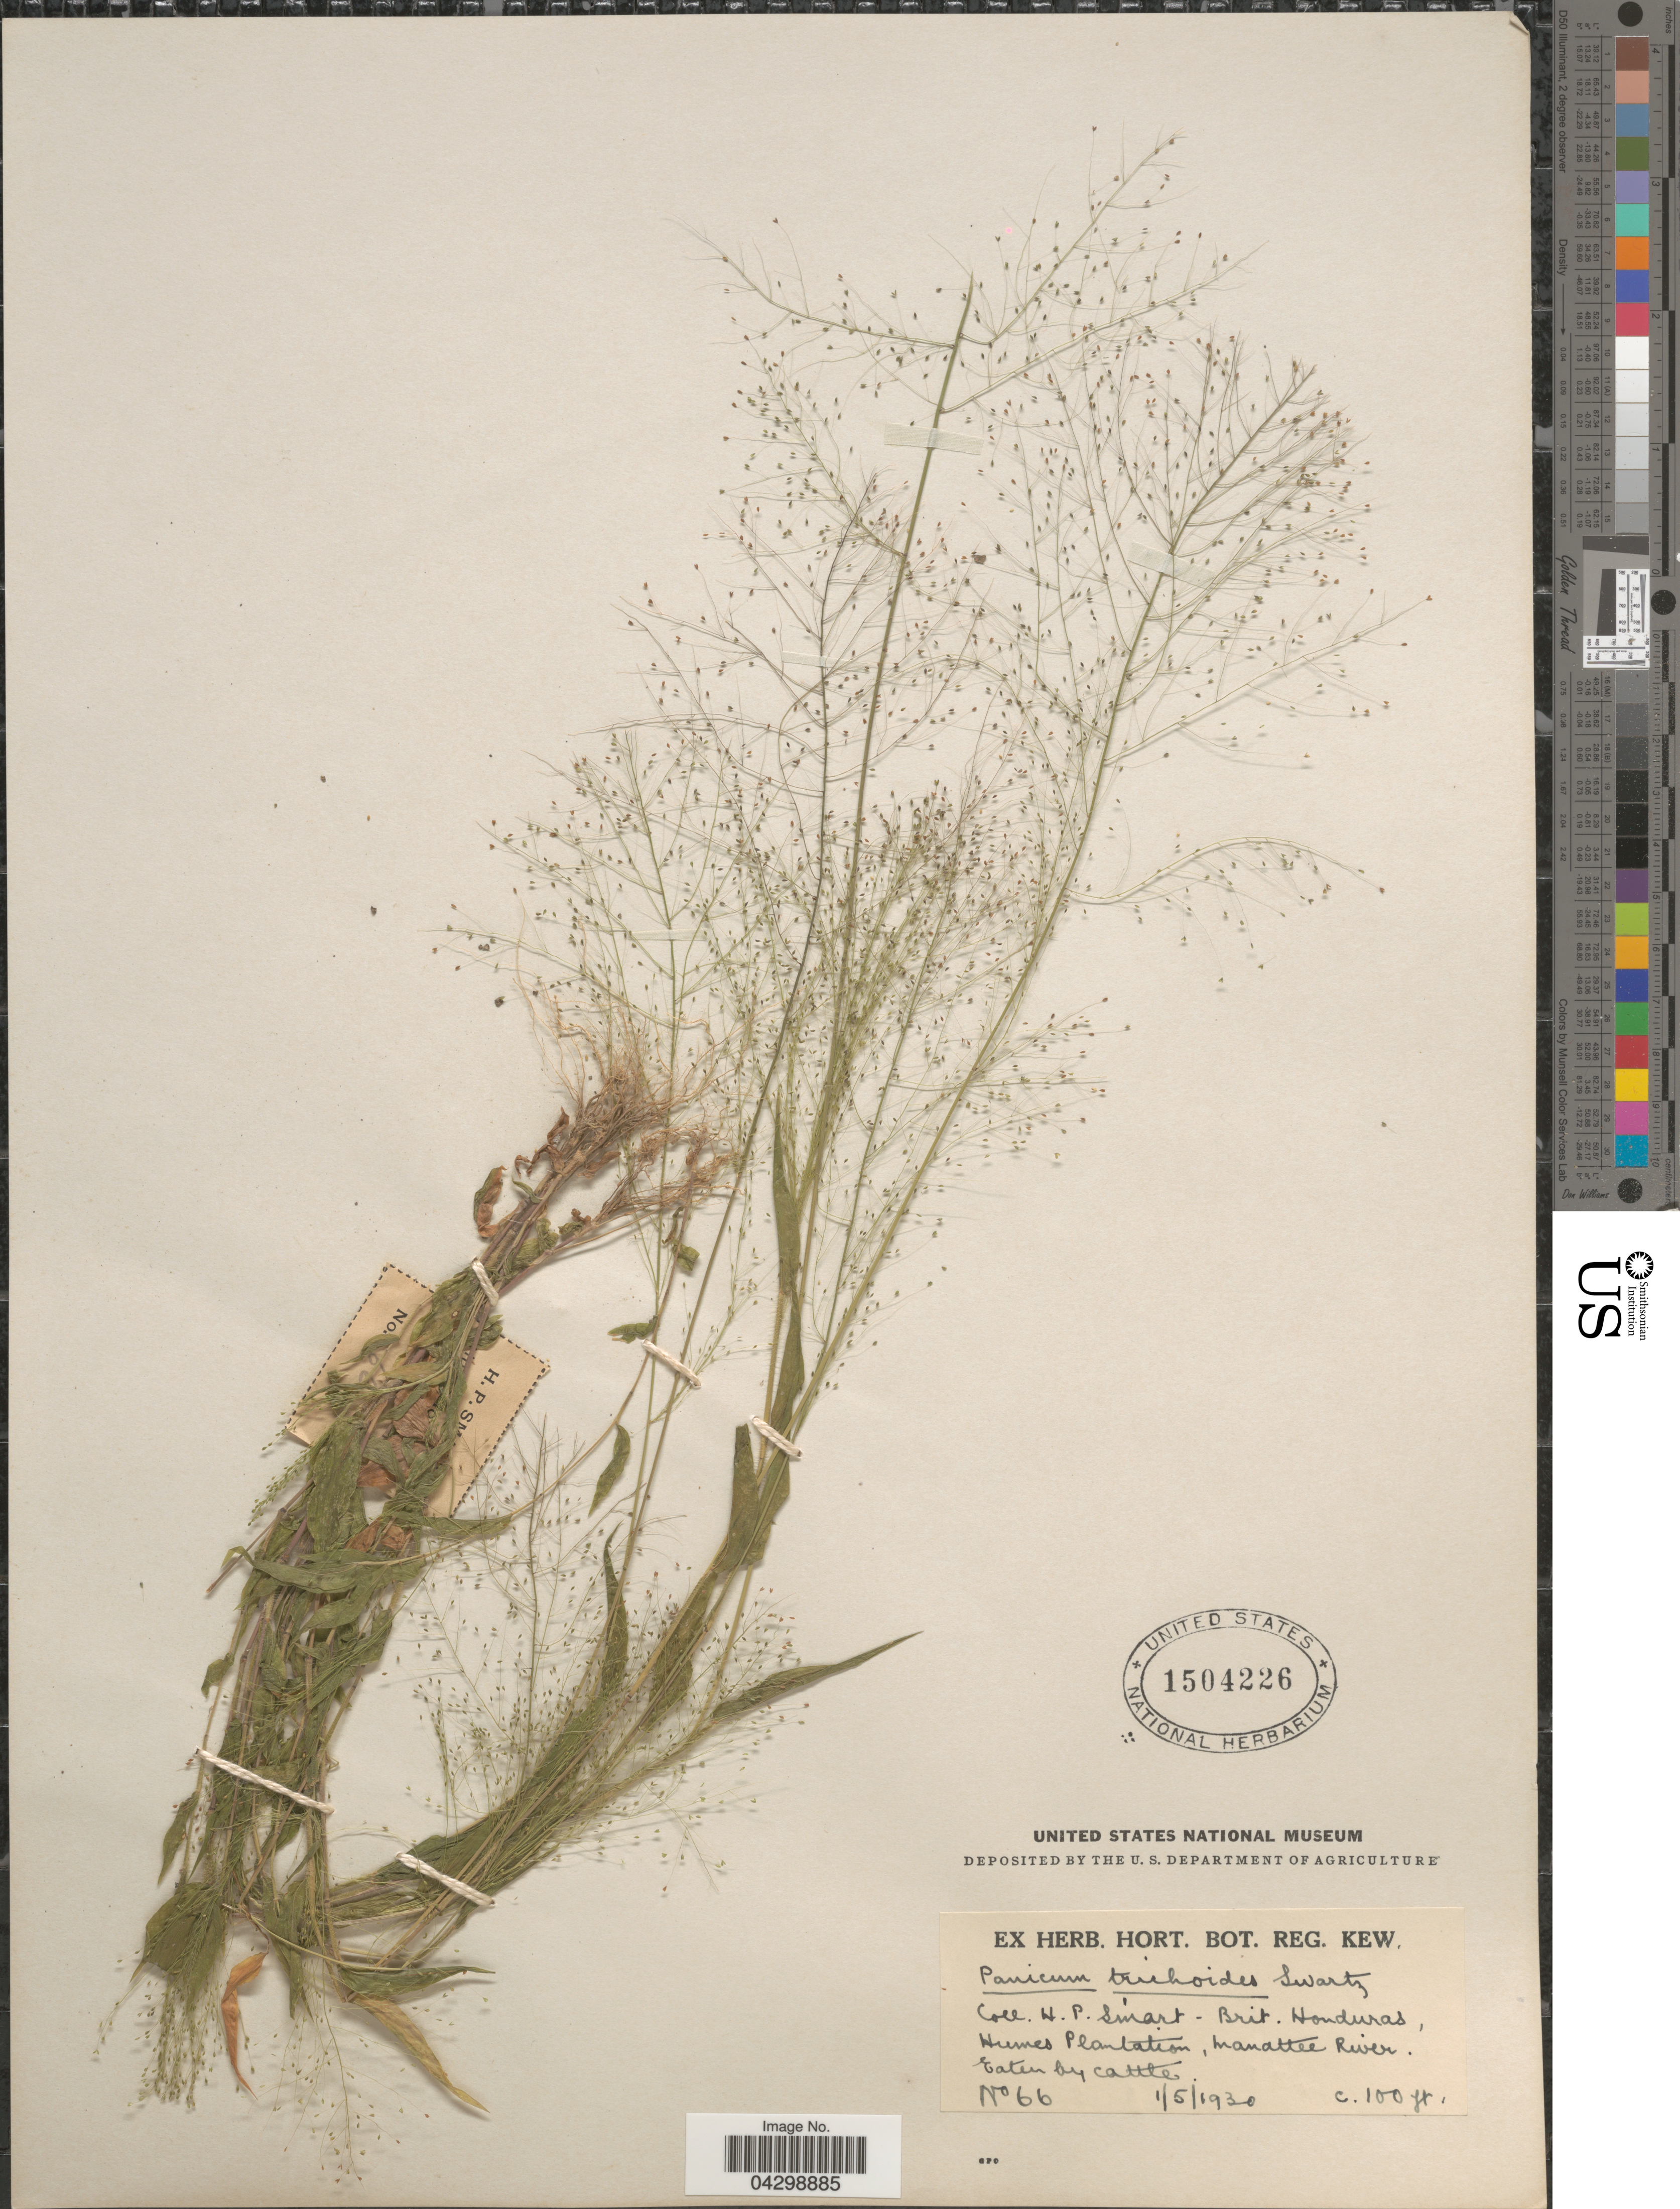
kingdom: Plantae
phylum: Tracheophyta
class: Liliopsida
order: Poales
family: Poaceae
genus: Panicum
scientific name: Panicum trichoides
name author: Sw.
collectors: H. Smart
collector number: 66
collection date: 1930-05-01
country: Belize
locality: Brit. Honduras. Humes Plantation, Manattee River.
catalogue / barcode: US 1504226